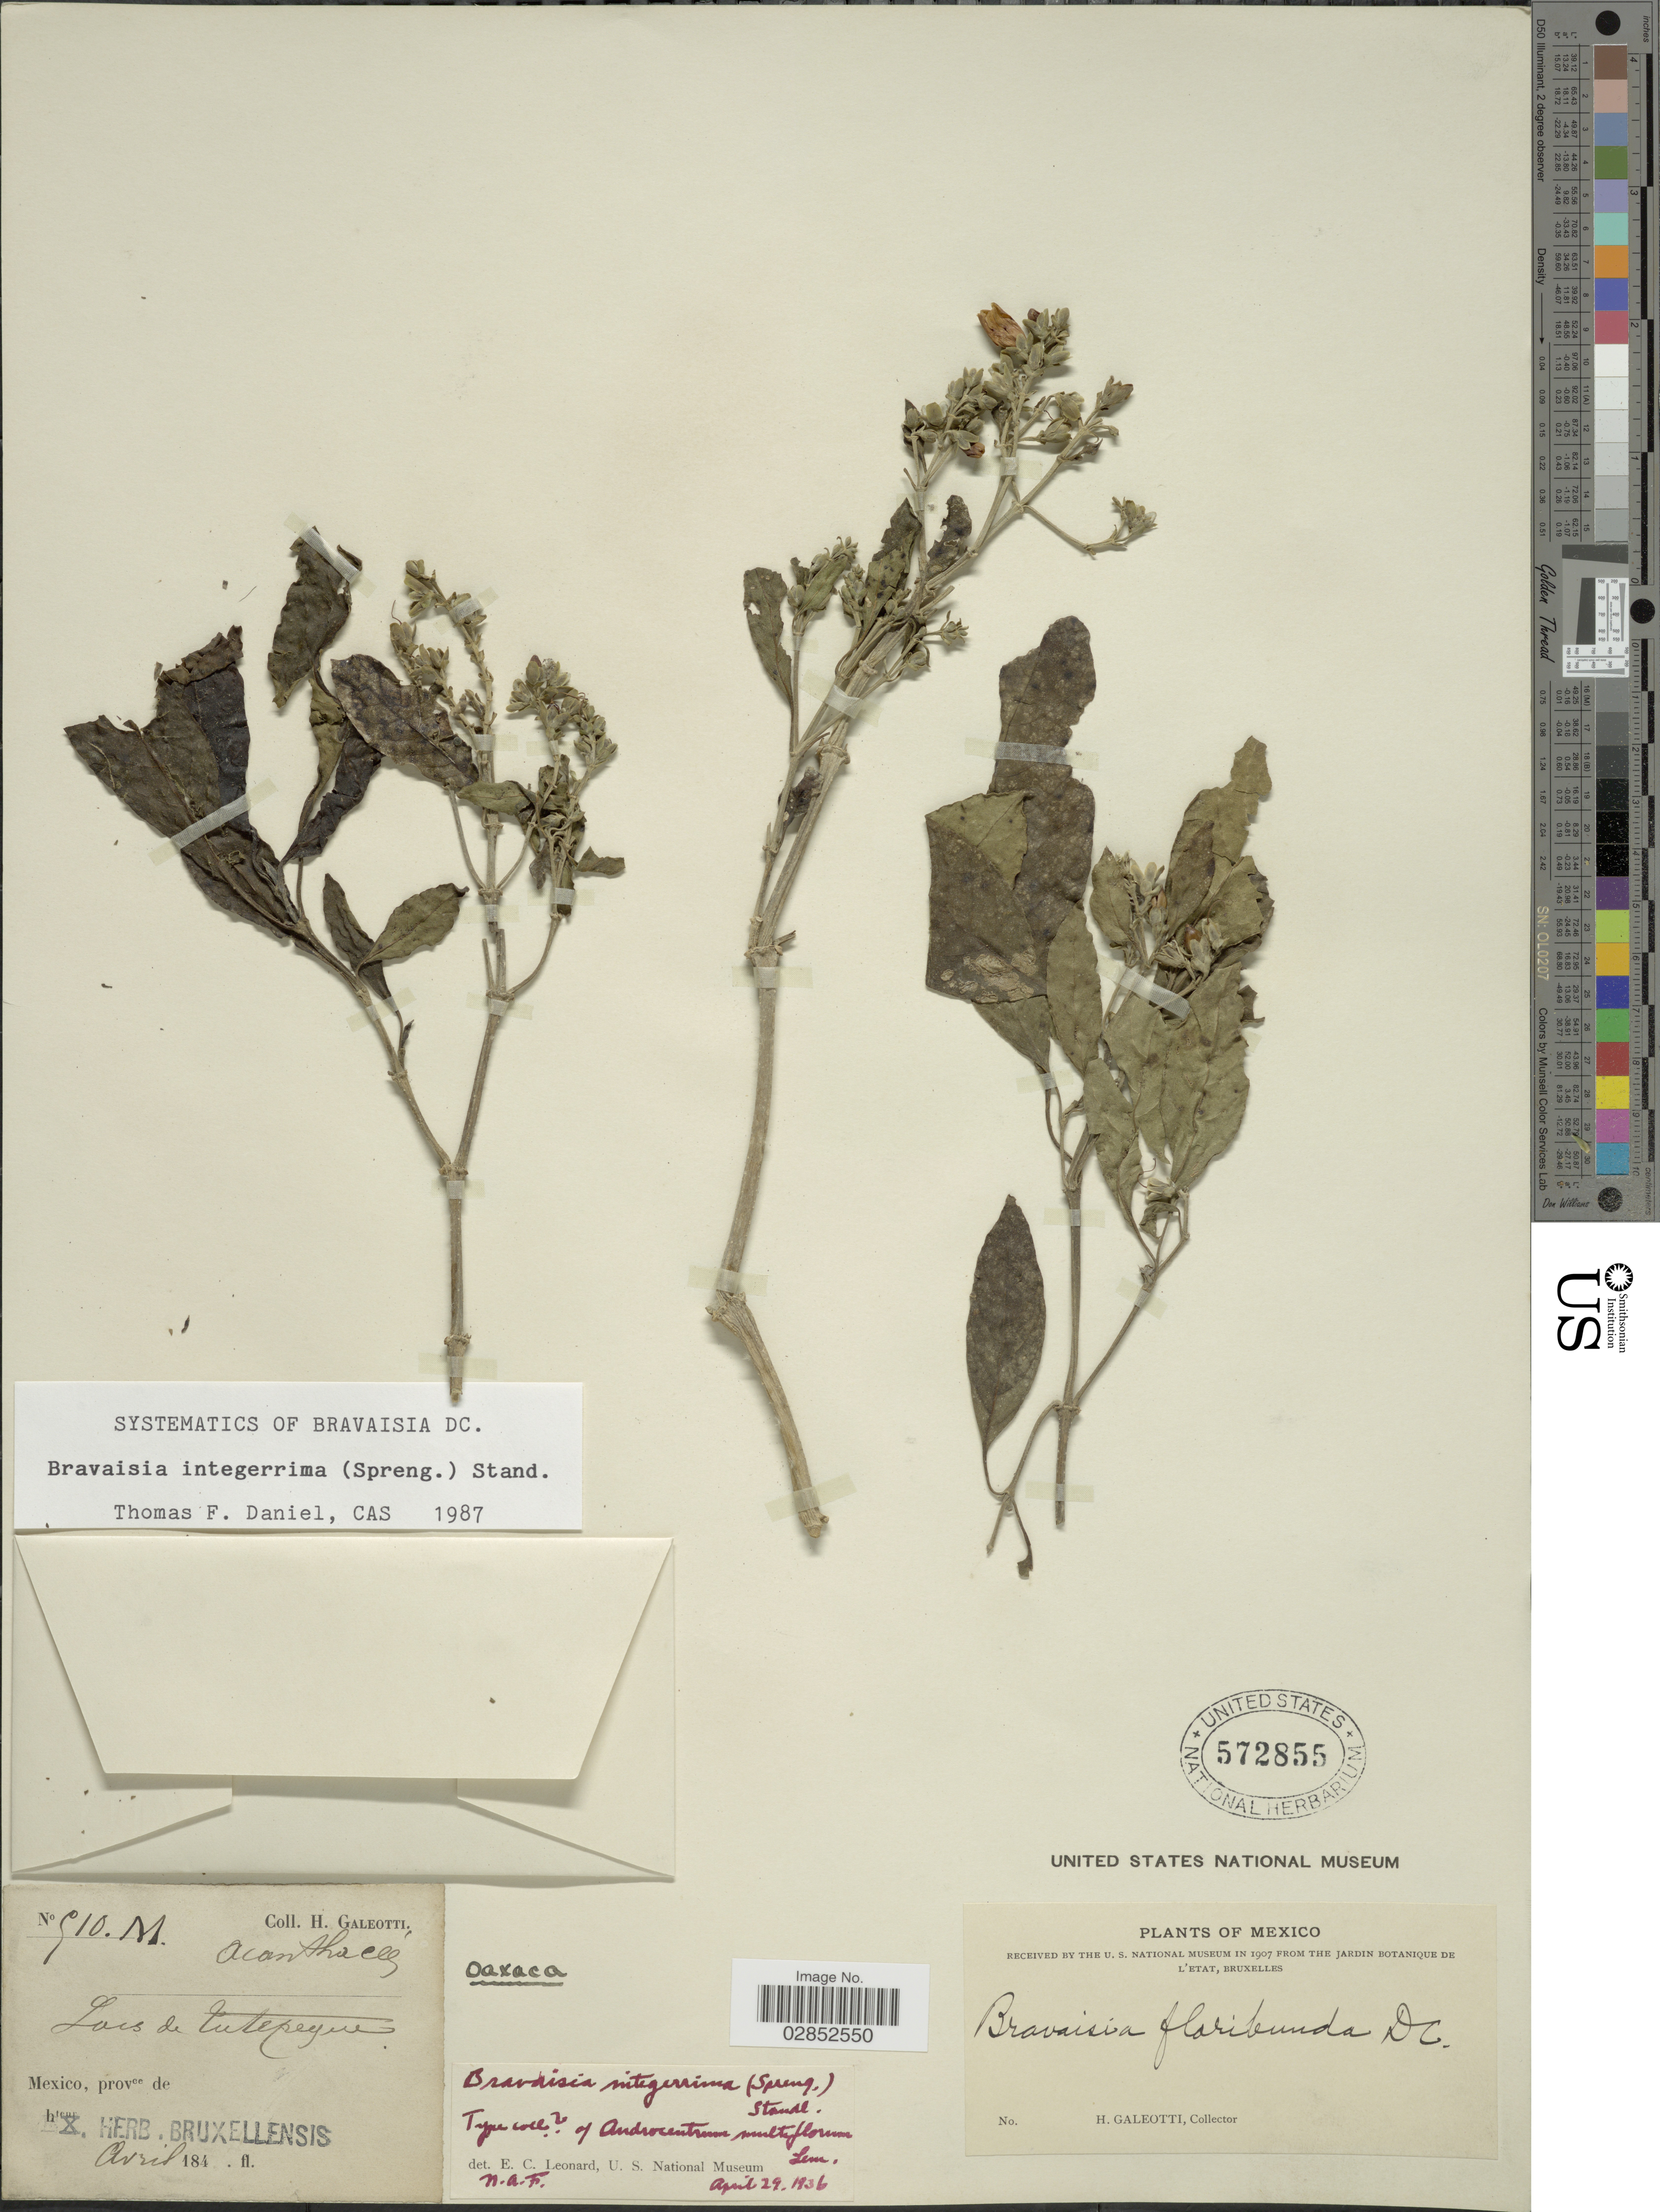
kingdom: Plantae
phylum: Tracheophyta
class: Magnoliopsida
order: Lamiales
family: Acanthaceae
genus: Bravaisia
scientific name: Bravaisia integerrima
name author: (Spreng.) Standl.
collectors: H. G. Galeotti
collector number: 510M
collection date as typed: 184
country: Mexico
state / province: Oaxaca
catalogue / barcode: US 572855